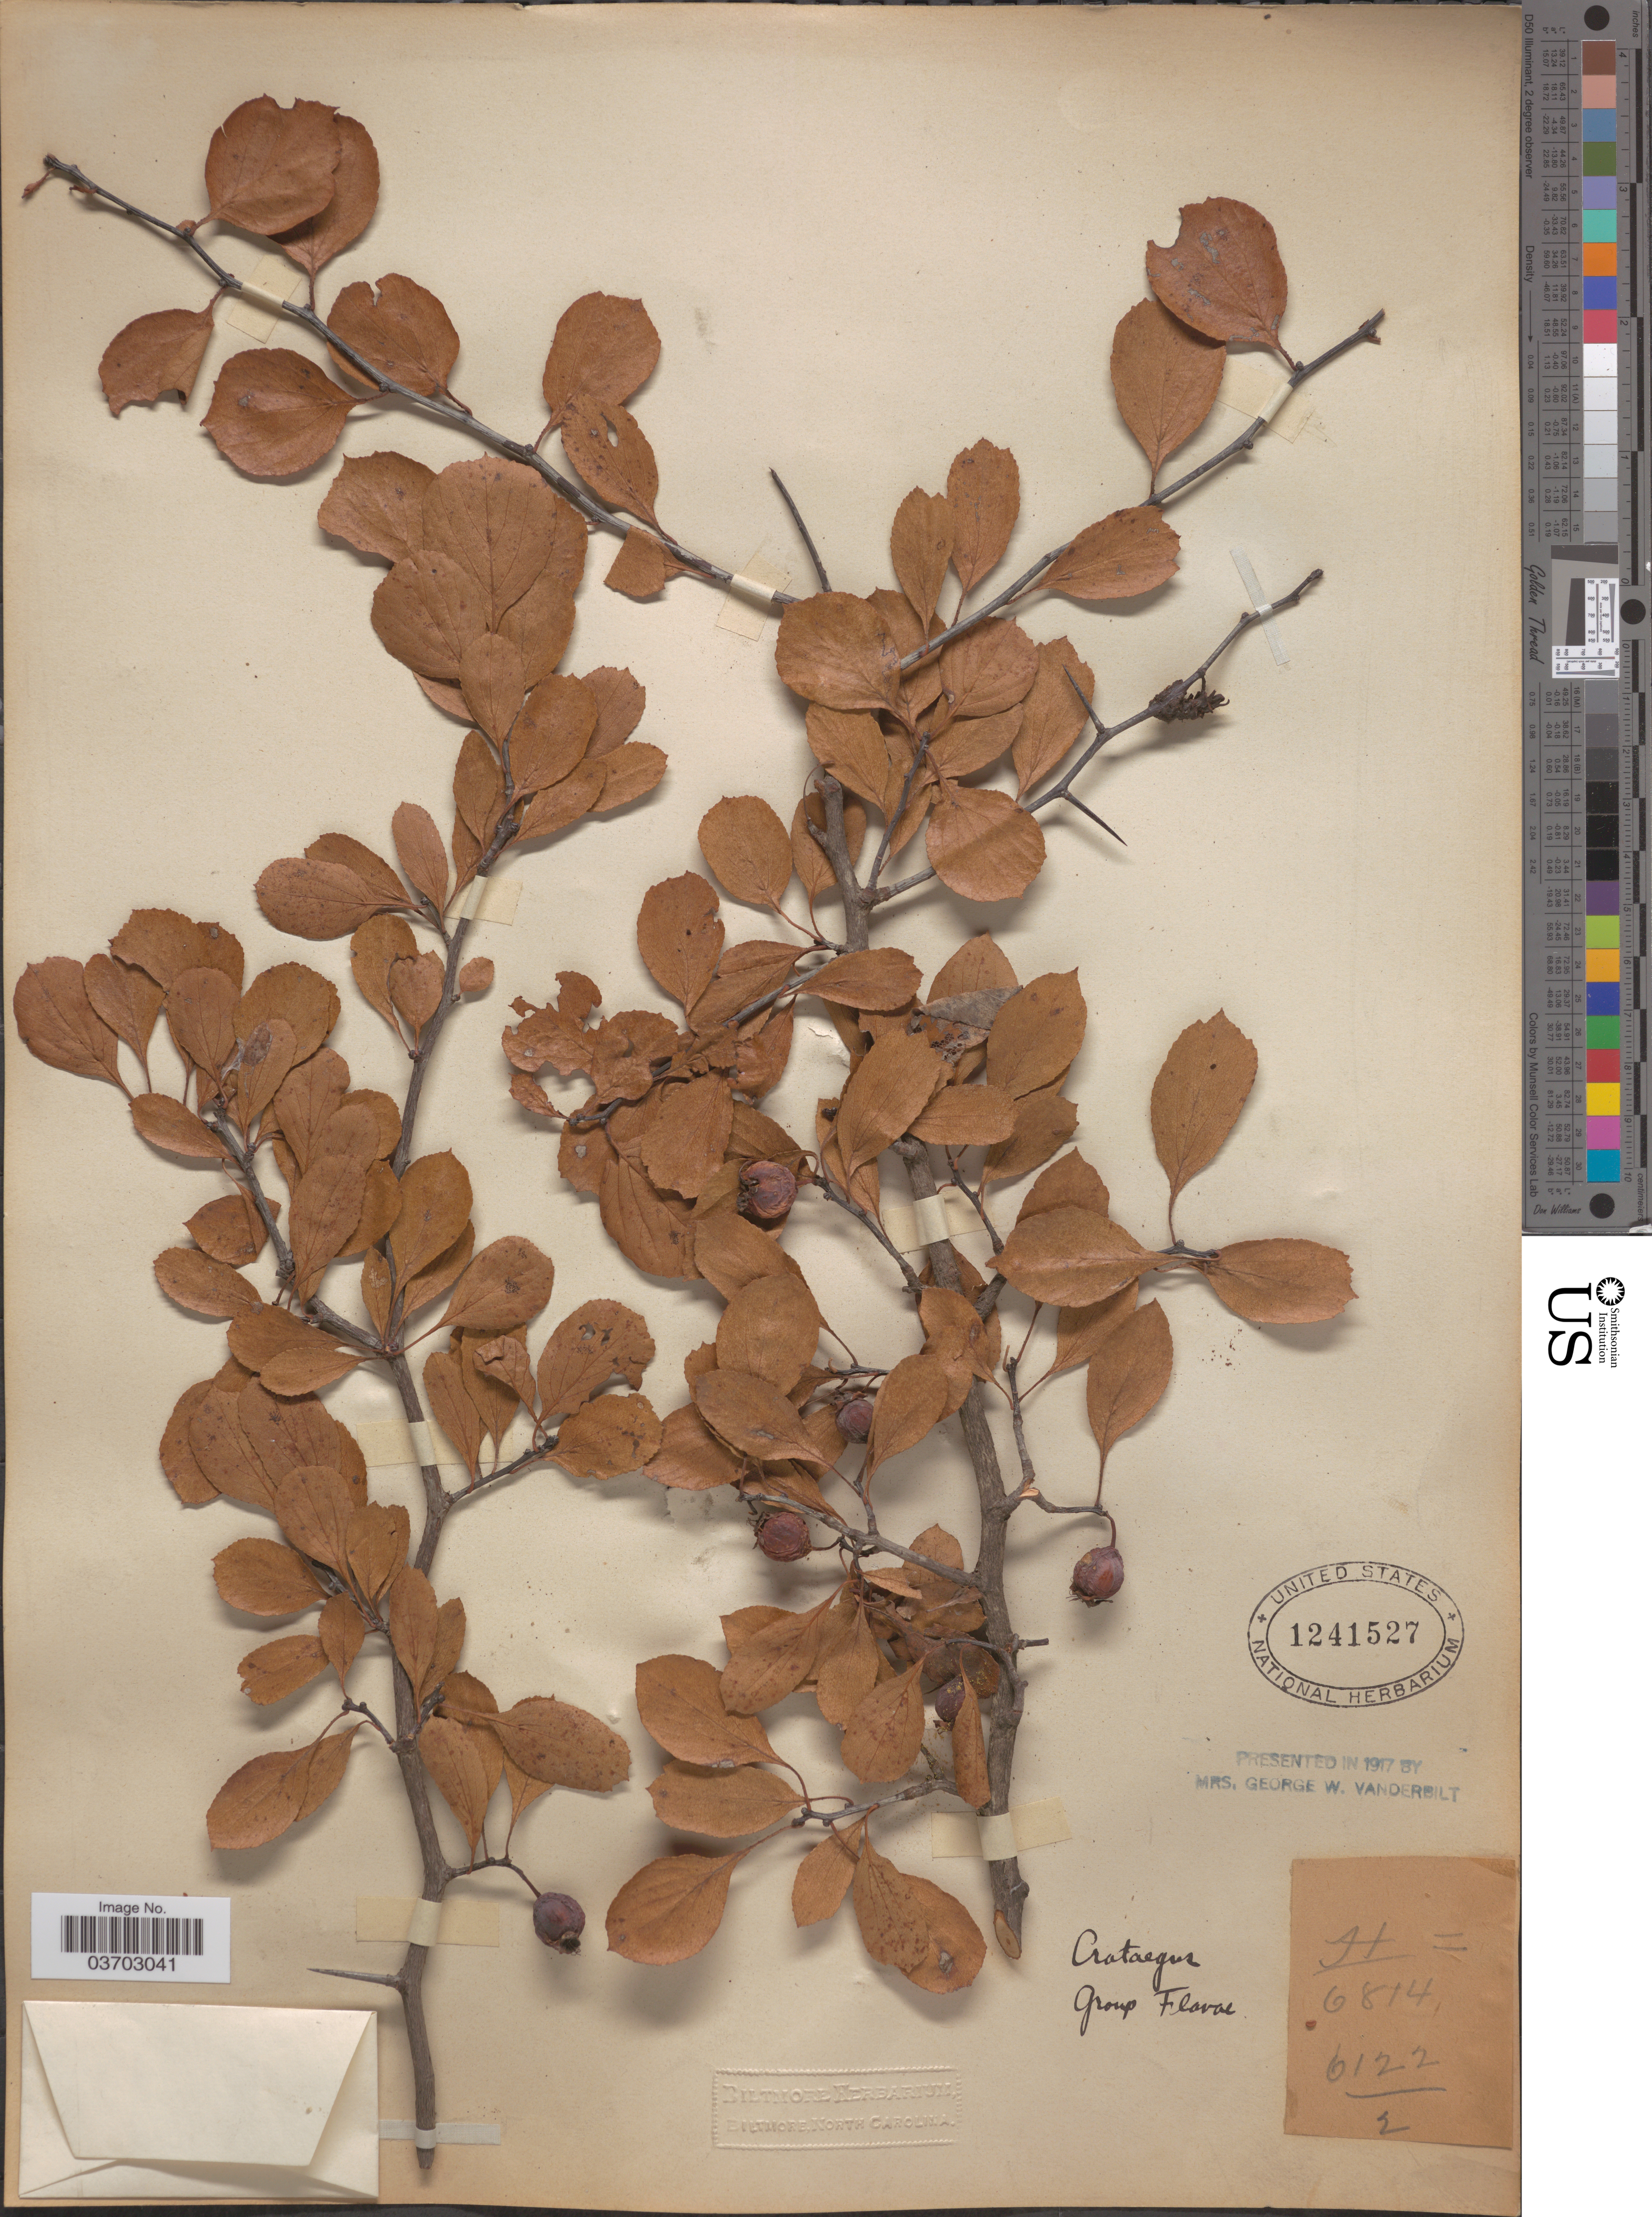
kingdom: Plantae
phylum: Tracheophyta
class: Magnoliopsida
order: Rosales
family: Rosaceae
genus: Crataegus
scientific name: Crataegus sp.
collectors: ex herb. Biltmore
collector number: H-6814=6122/2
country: United States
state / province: North Carolina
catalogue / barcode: US 1241527